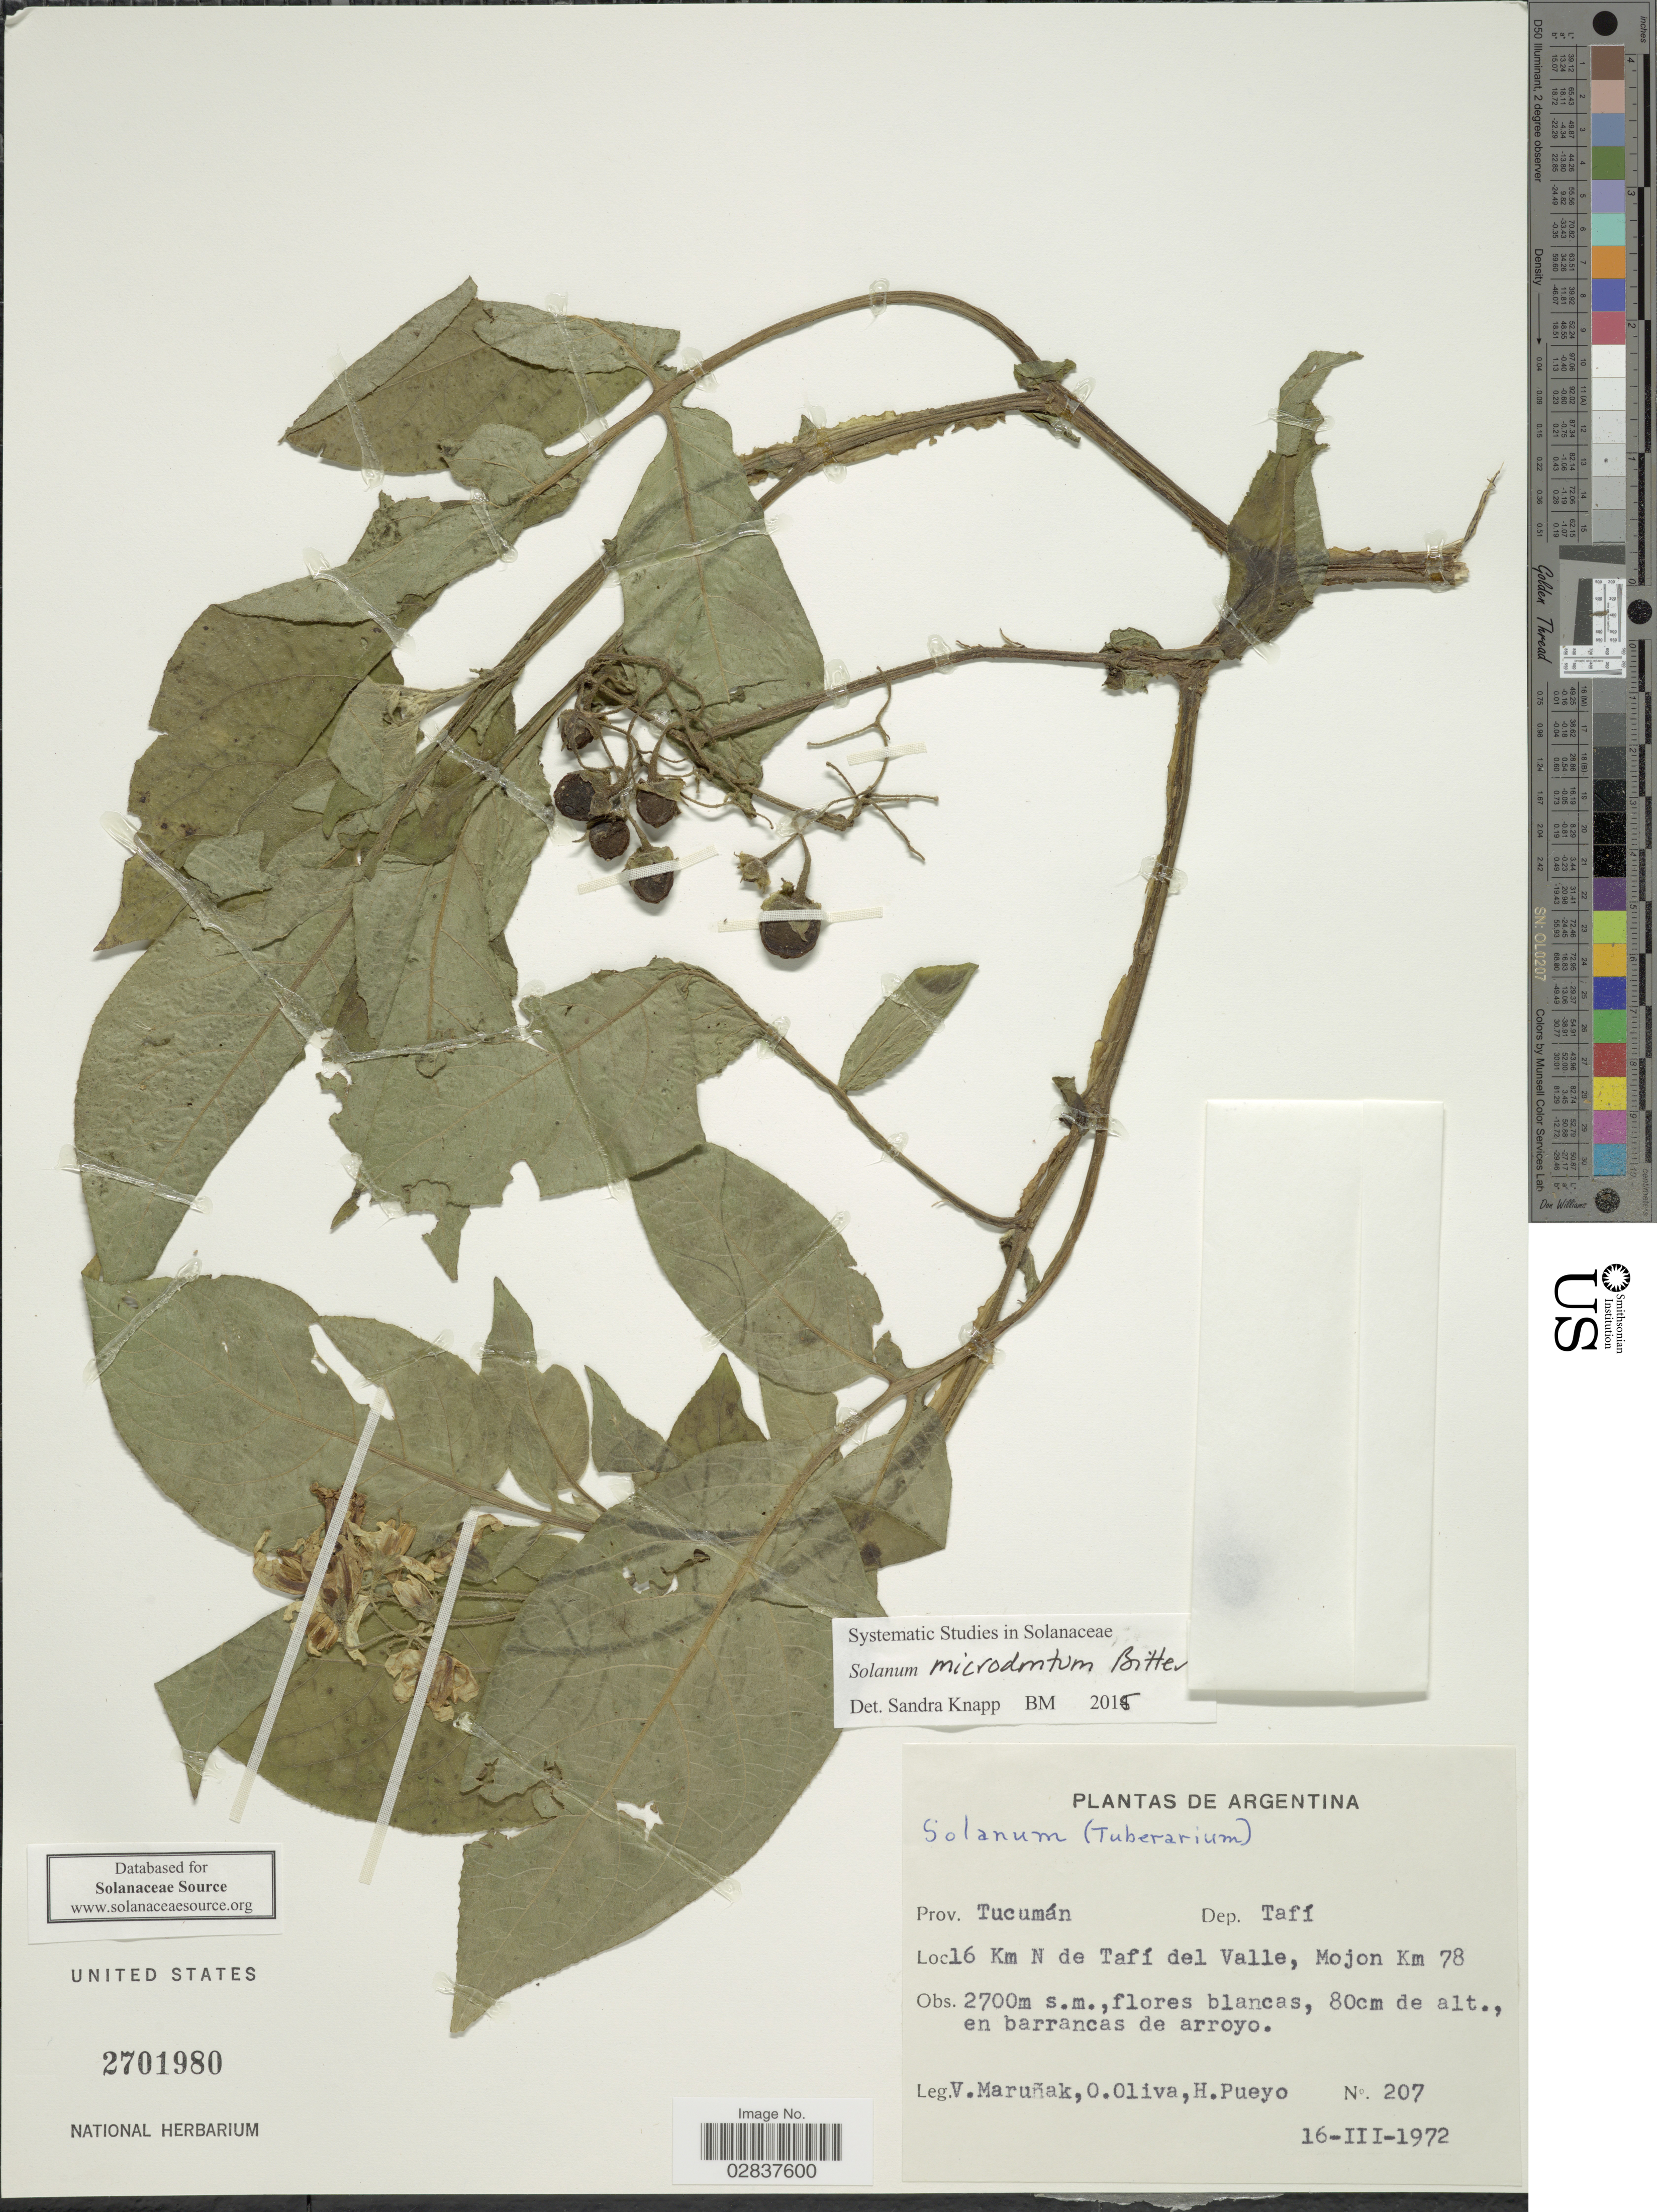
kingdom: Plantae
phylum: Tracheophyta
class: Magnoliopsida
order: Solanales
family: Solanaceae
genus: Solanum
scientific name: Solanum microdontum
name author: Bitter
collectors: V. Maruñak, O. Oliva & H. Pueyo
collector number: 207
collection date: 1972-03-16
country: Argentina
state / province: Tucuman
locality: Dep. Tafí, 16 Km N de Tafí del Valle, Mojon Km 78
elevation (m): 2700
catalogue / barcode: US 2701980